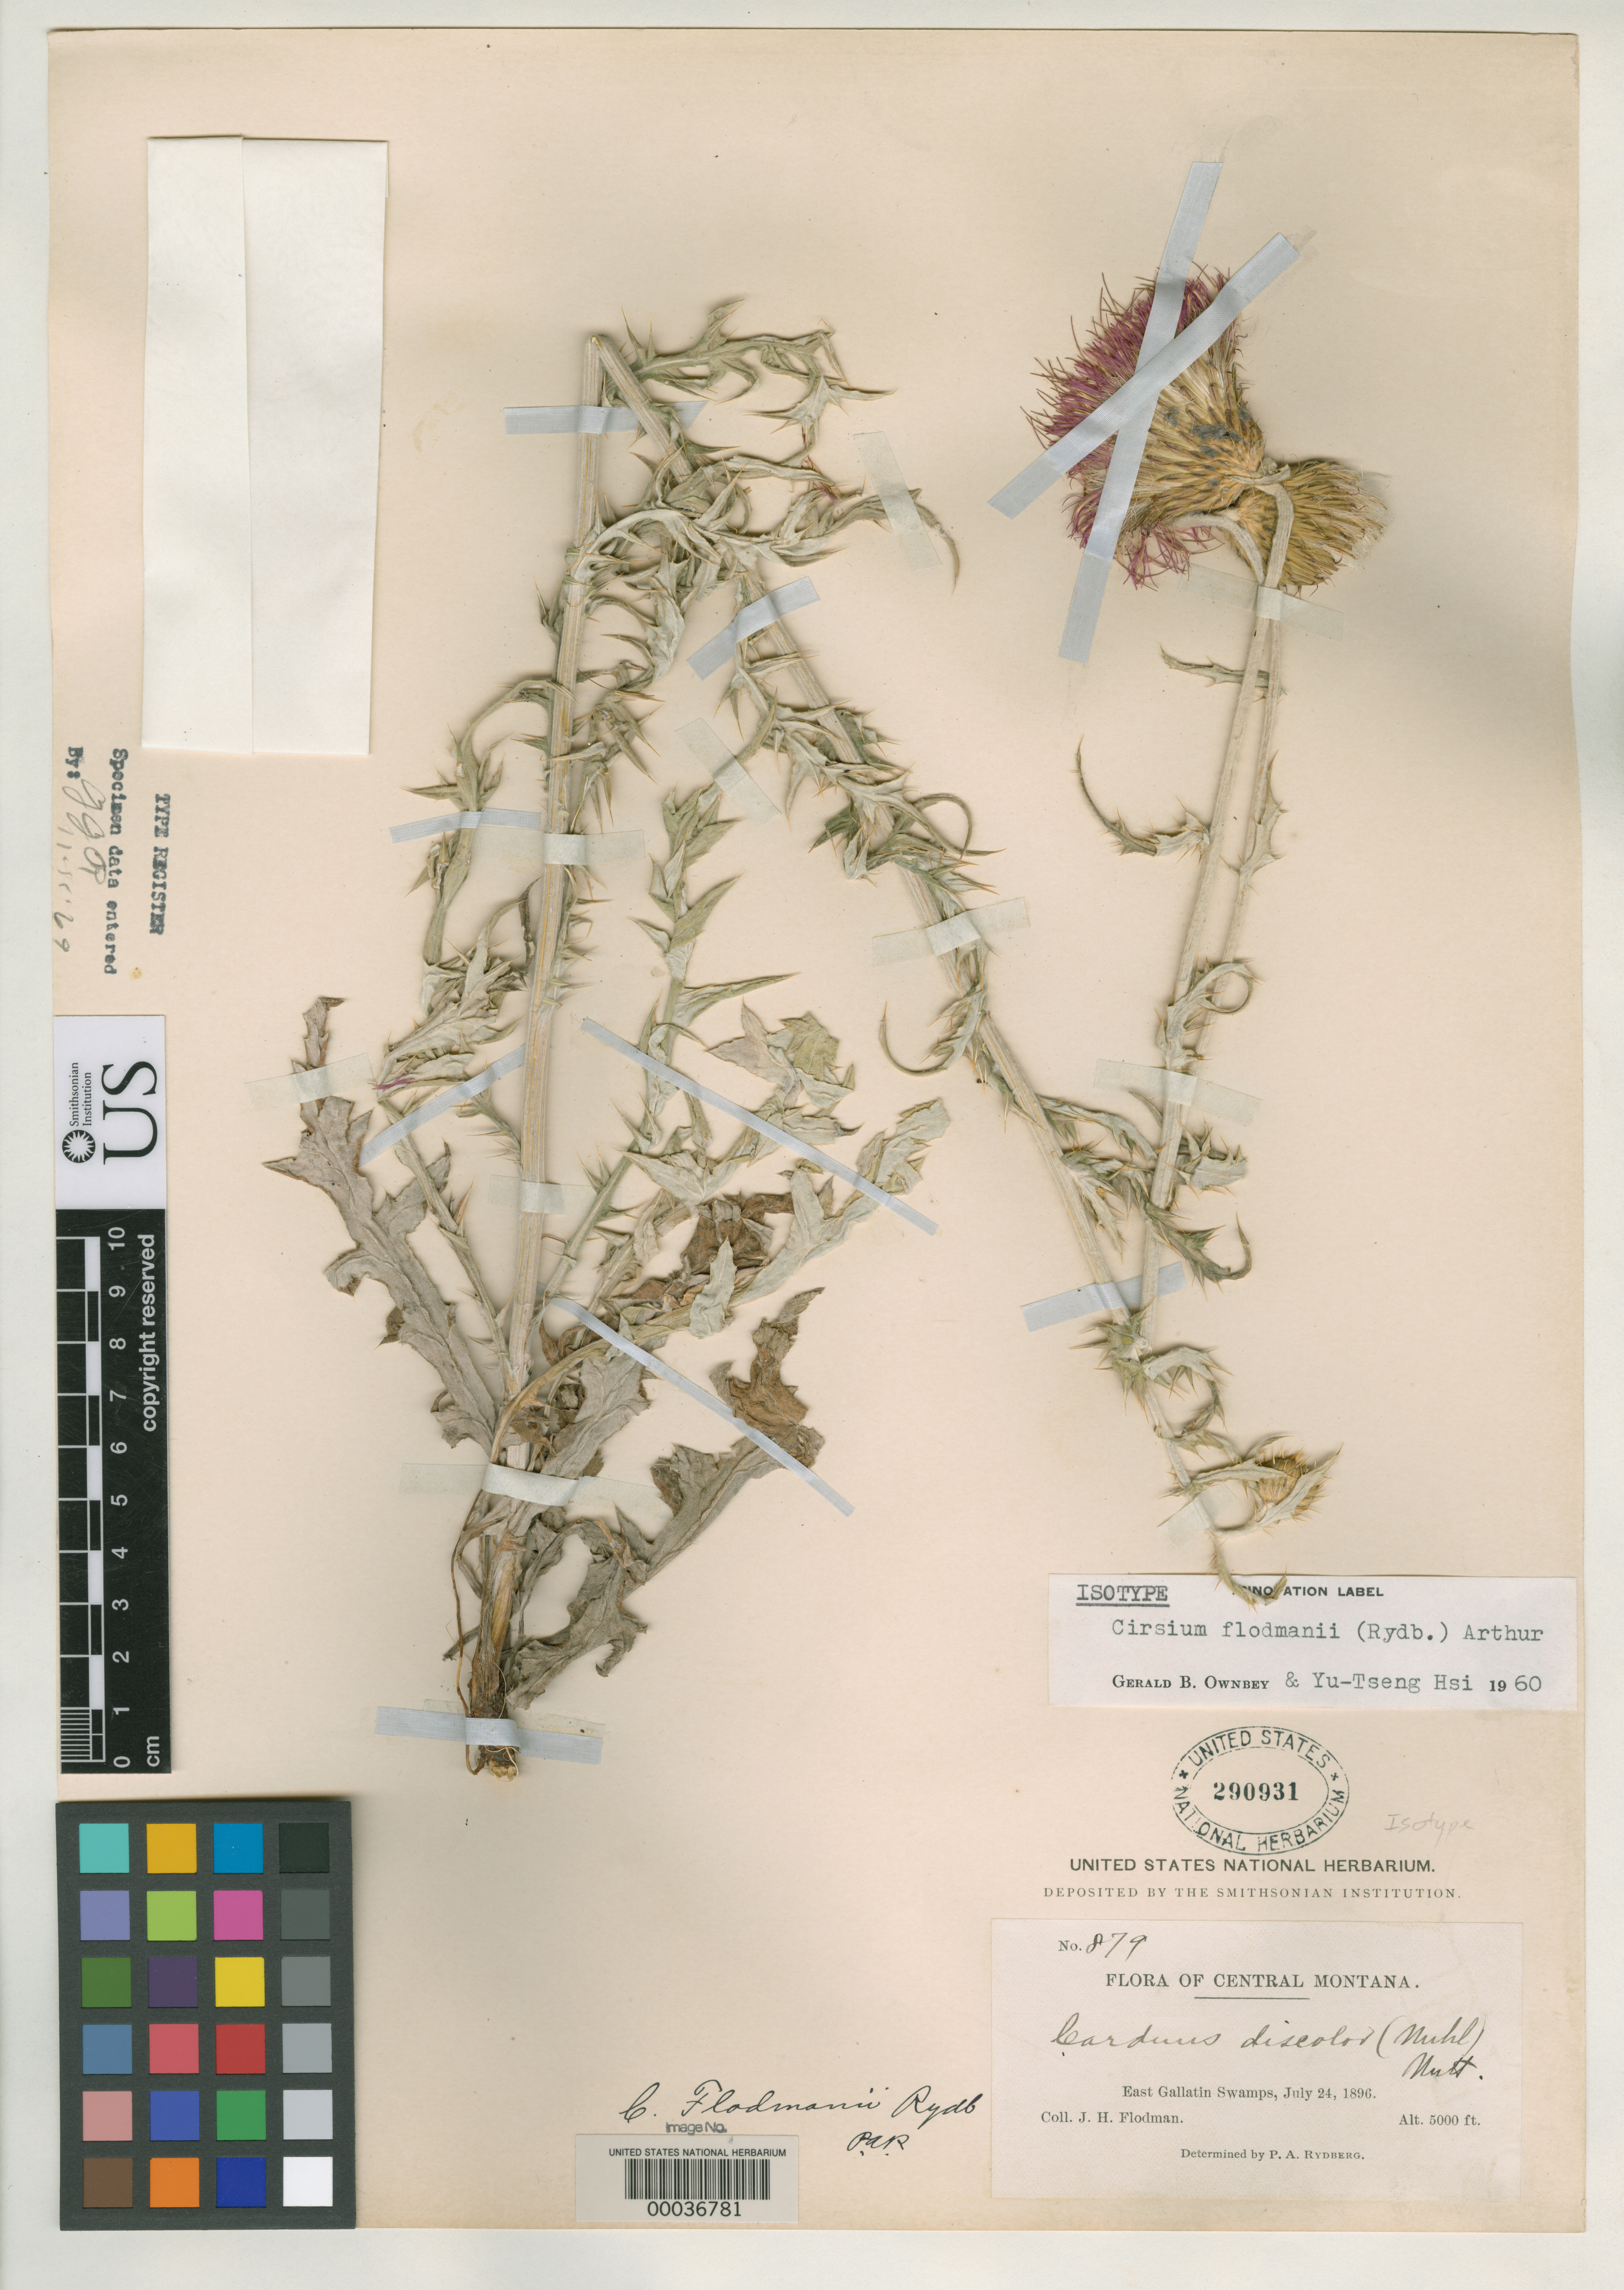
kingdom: Plantae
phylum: Tracheophyta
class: Magnoliopsida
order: Asterales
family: Asteraceae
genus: Carduus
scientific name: Carduus flodmanii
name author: Rydb.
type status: Isotype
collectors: J. Flodman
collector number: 879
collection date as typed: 24 Jul 1896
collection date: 1896-07-24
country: United States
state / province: Montana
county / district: Gallatin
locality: East Gallatin Swamps.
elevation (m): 1524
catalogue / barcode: US 290931